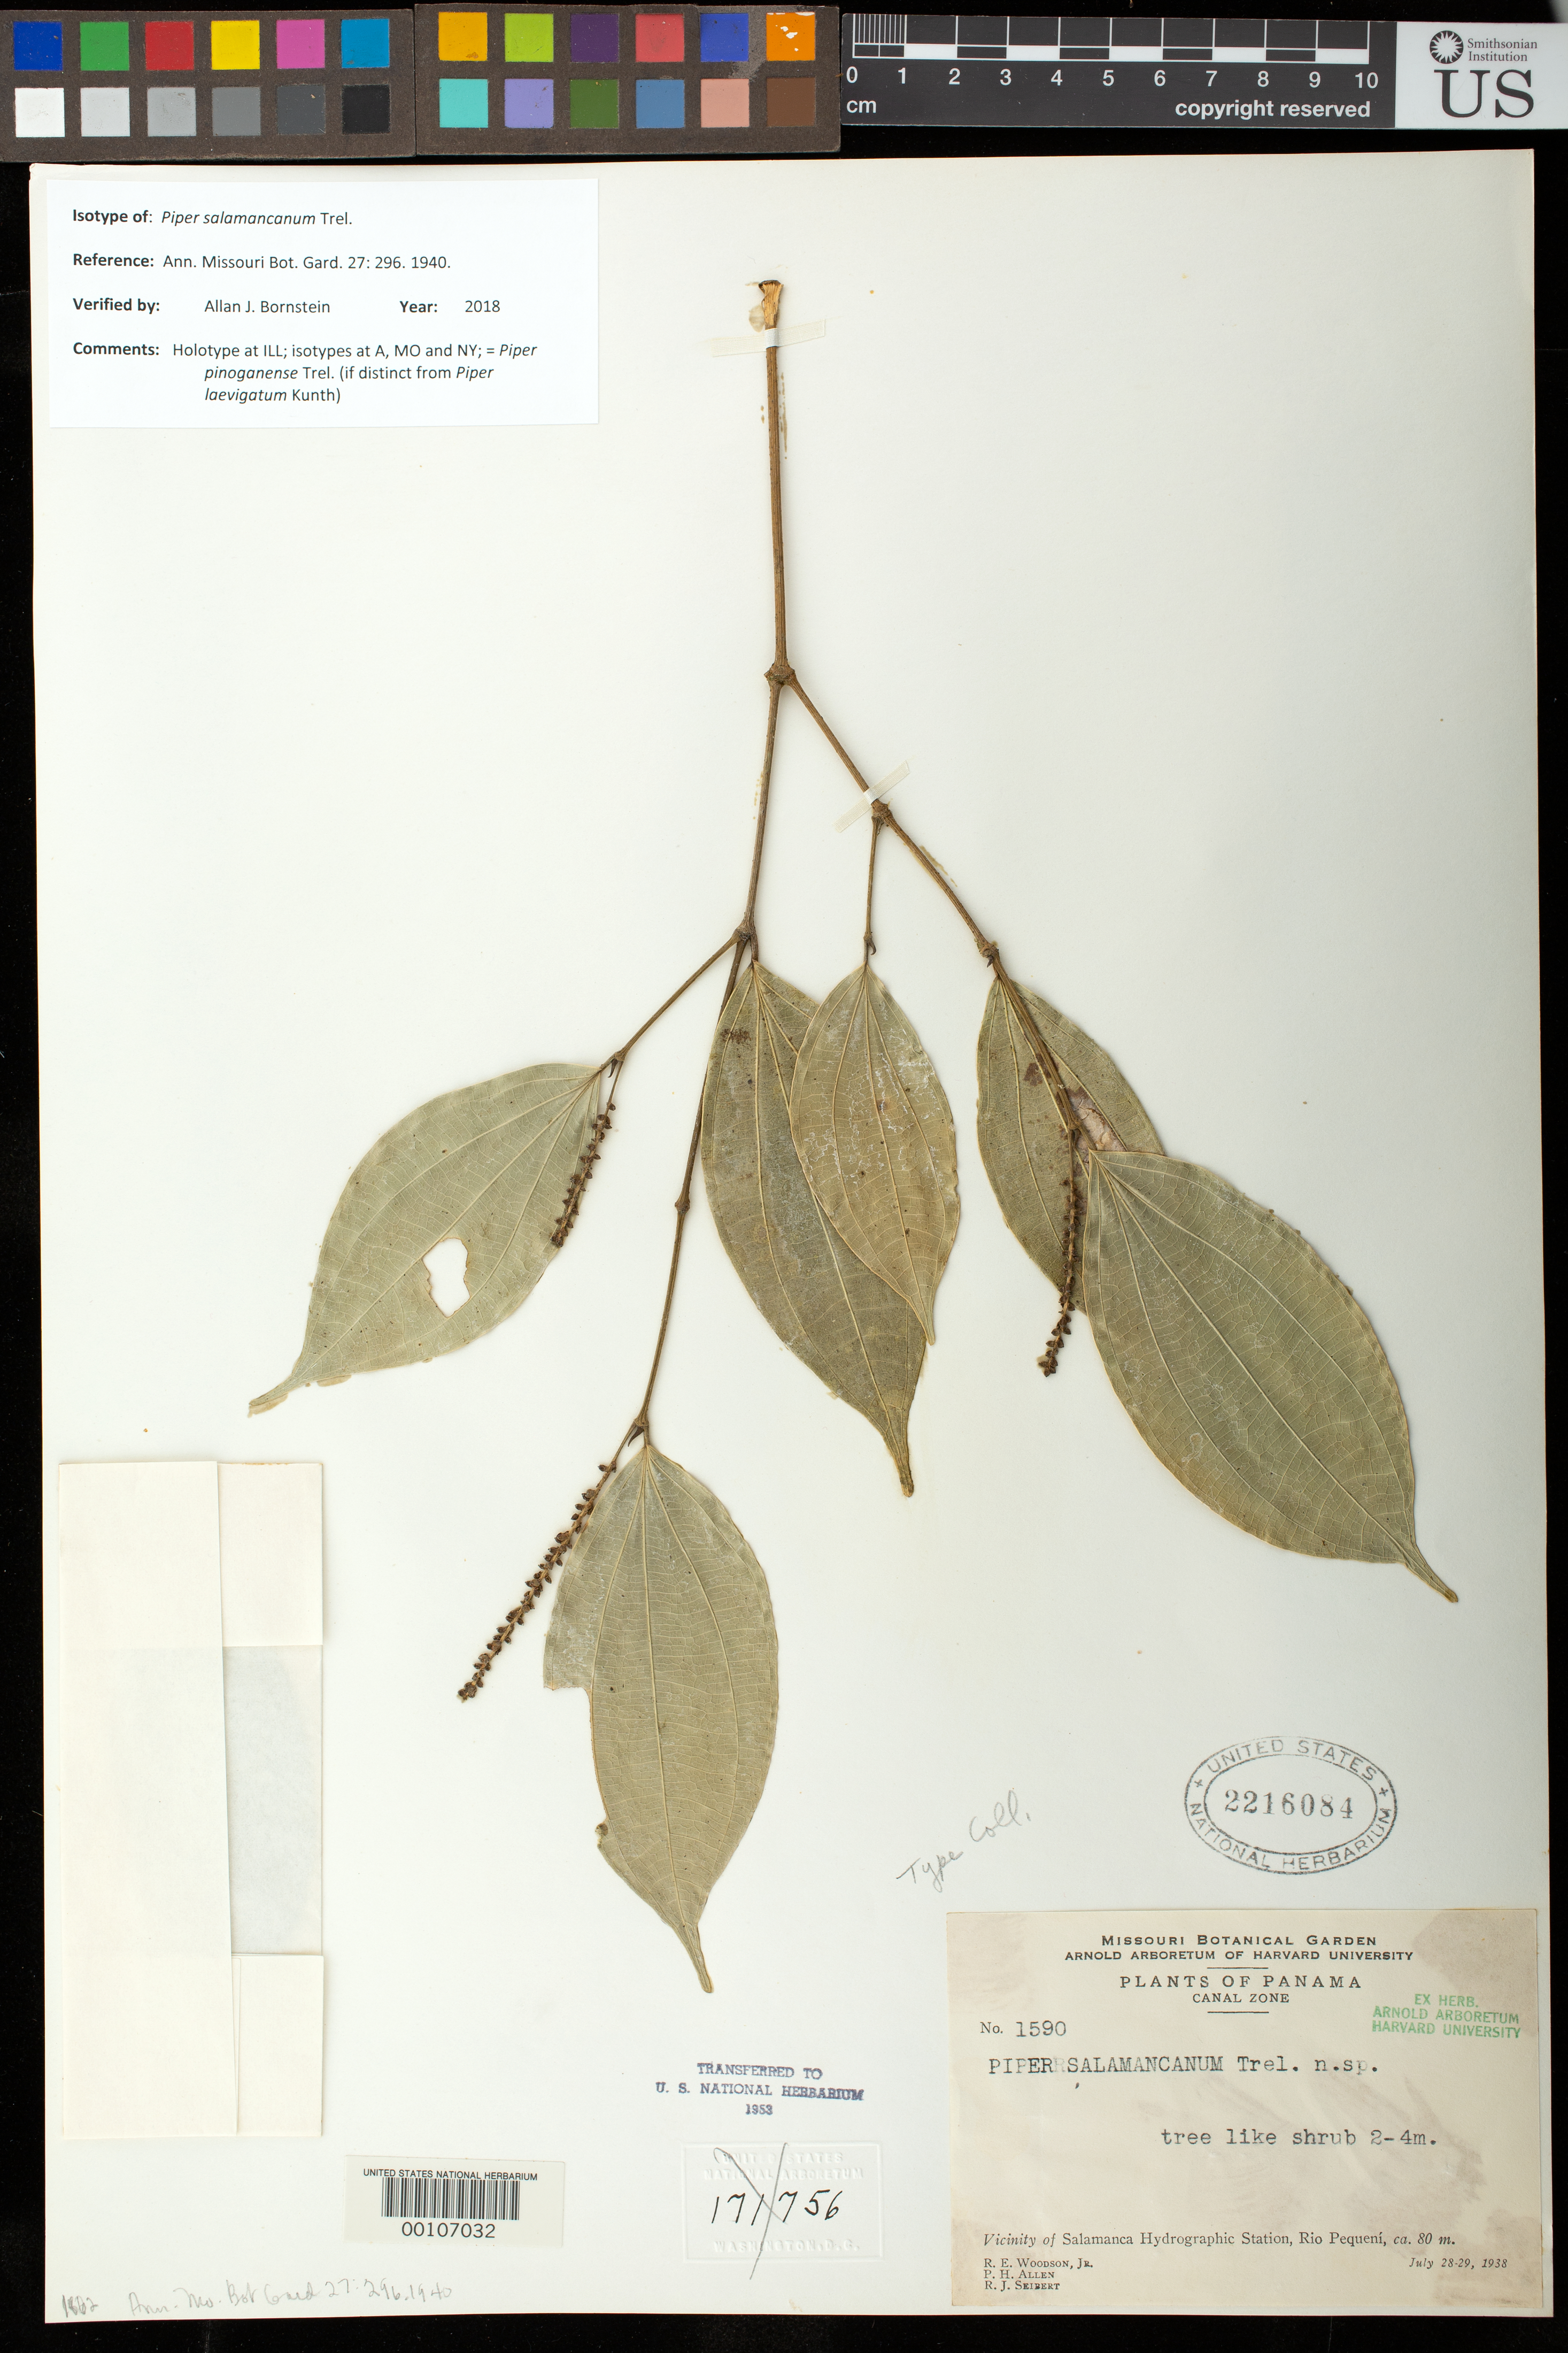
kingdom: Plantae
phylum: Tracheophyta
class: Magnoliopsida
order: Piperales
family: Piperaceae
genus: Piper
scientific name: Piper salamancanum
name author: Trel. in Woodson & Schery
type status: Isotype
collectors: R. E. Woodson, P. H. Allen & R. J. Seibert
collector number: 1590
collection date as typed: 28 Jul 1938 to 29 Jul 1938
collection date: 1938-07-28/1938-07-29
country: Panama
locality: Vicinity of Salamanca Hydrographic Station, Rio Pequeni.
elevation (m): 80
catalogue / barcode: US 2216084